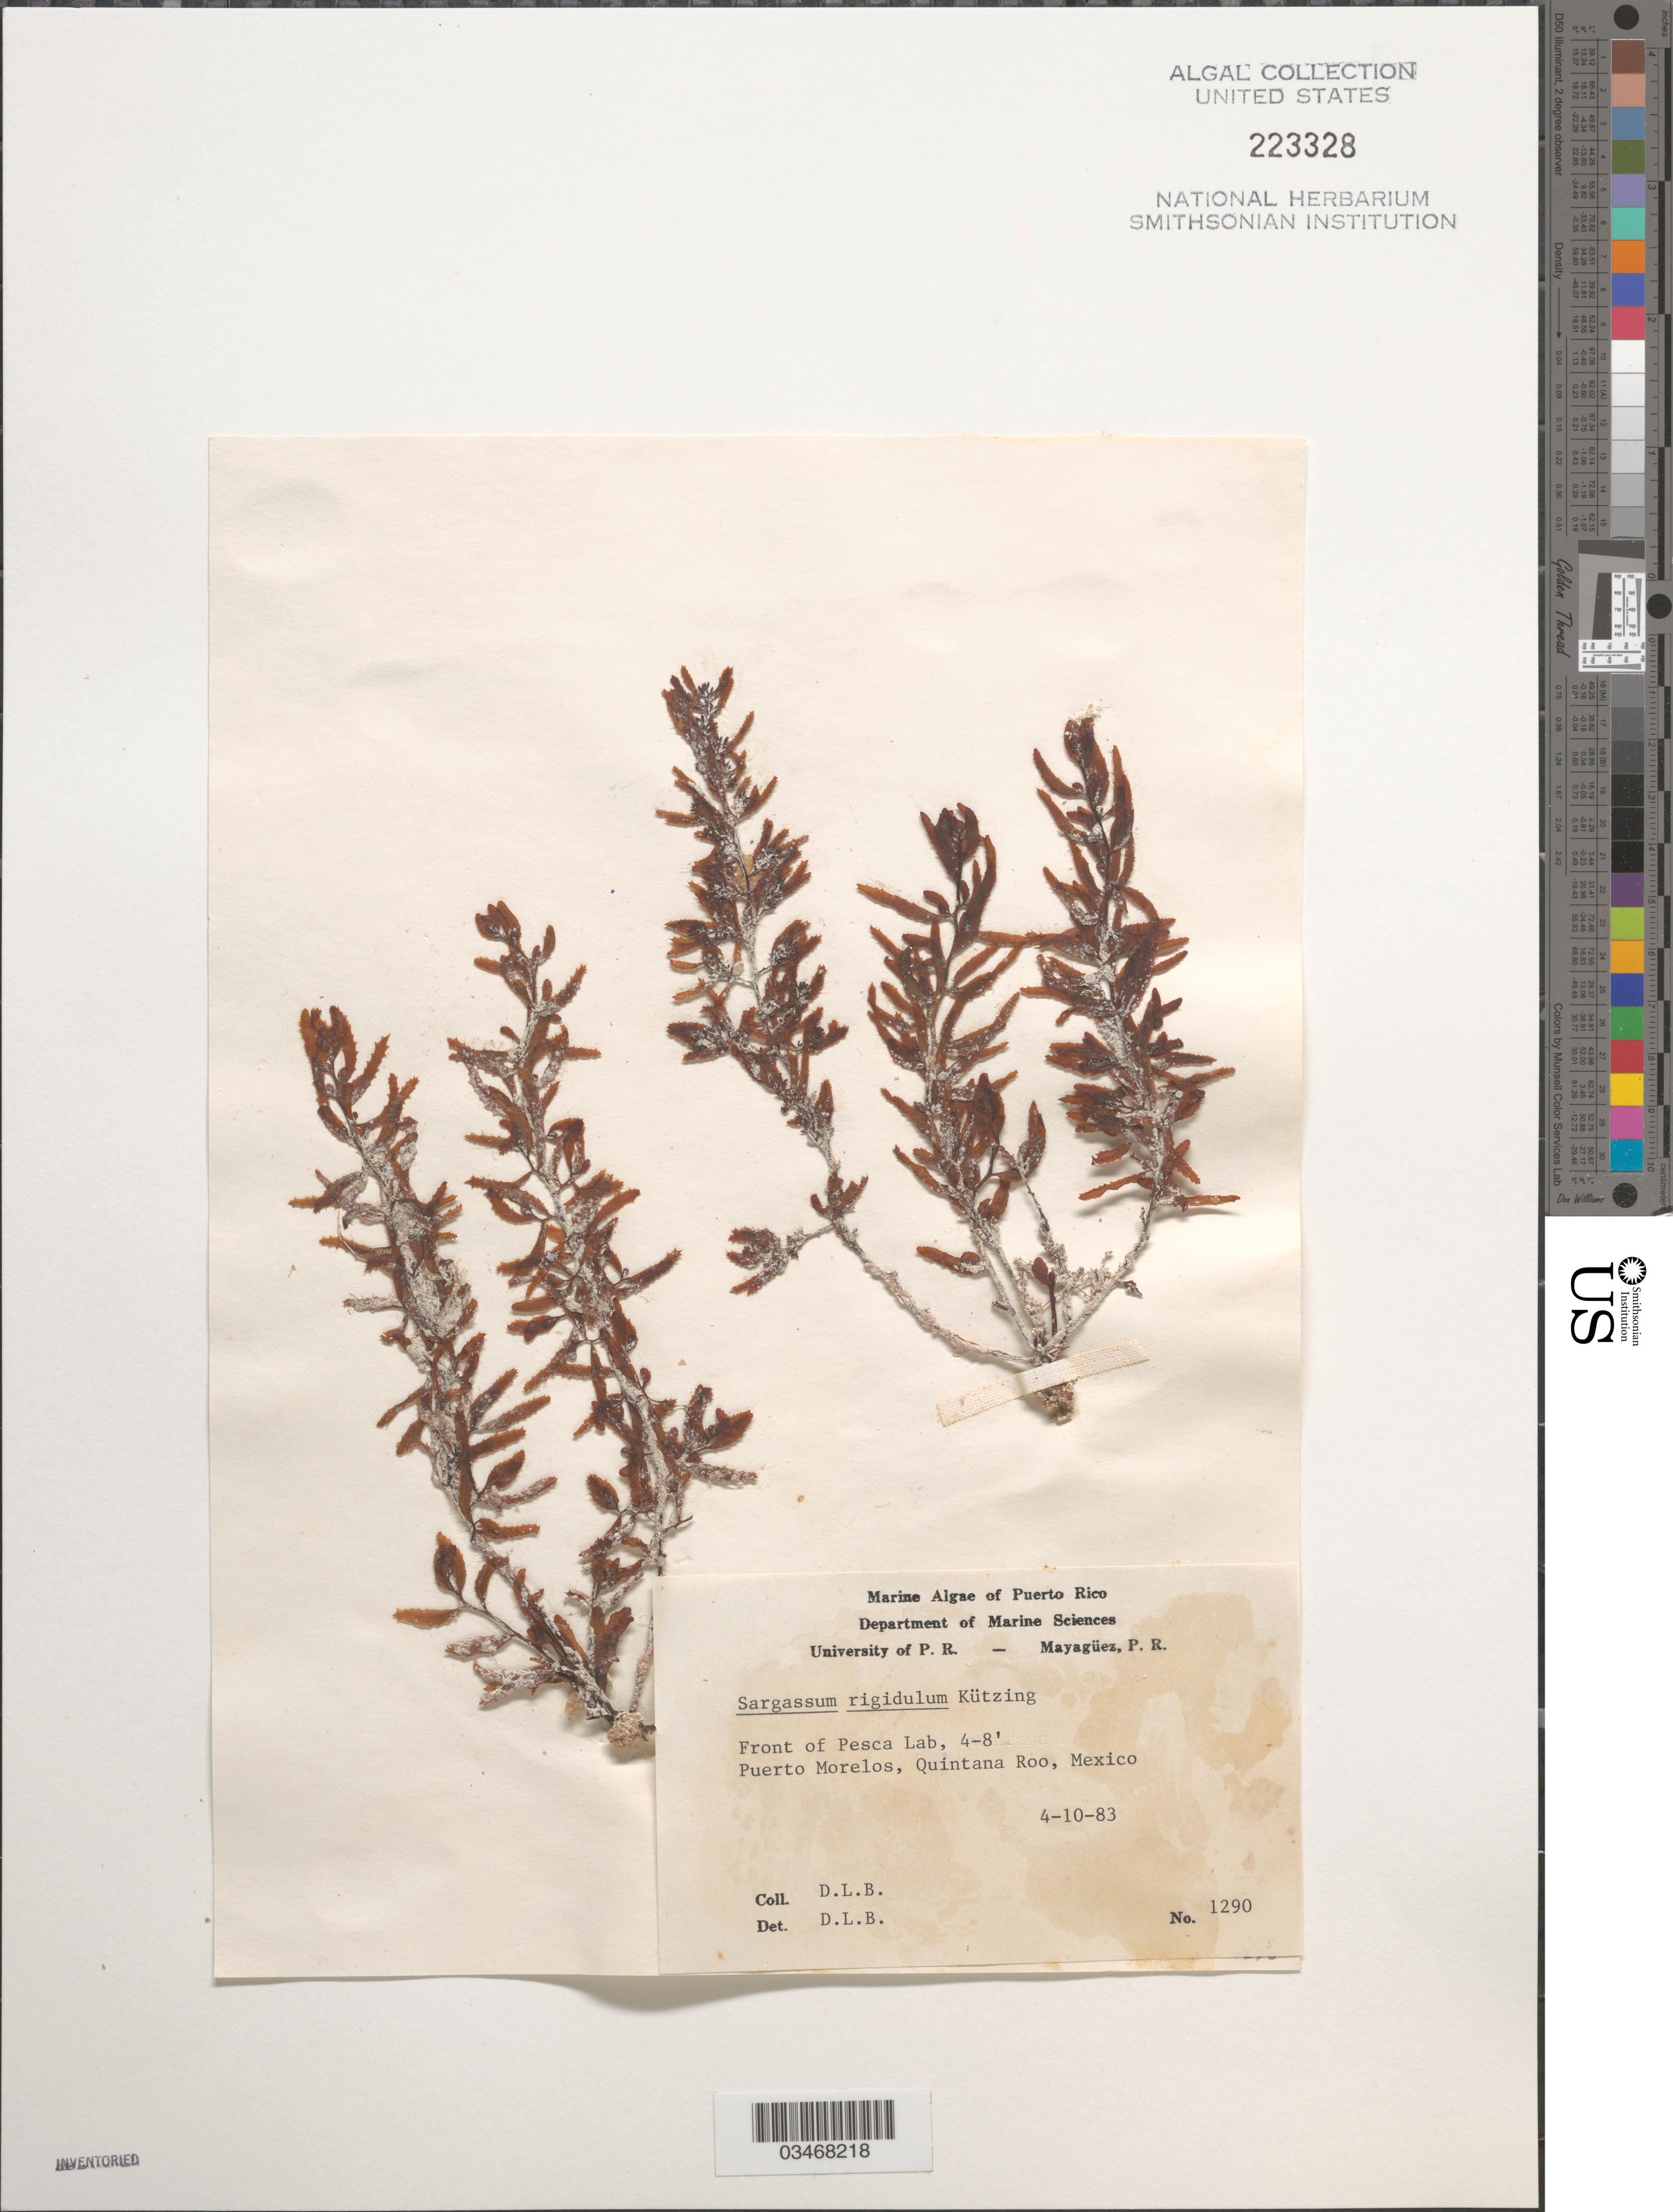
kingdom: Chromista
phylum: Ochrophyta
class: Phaeophyceae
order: Fucales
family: Sargassaceae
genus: Sargassum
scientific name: Sargassum rigidulum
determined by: Ballantine, D. L.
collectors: D.L. Ballantine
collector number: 1290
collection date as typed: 10 Apr 1983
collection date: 1983-04-10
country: Mexico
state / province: Quintana Roo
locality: Puerto Morelos, front of Pesca Laboratory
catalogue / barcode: US 223328